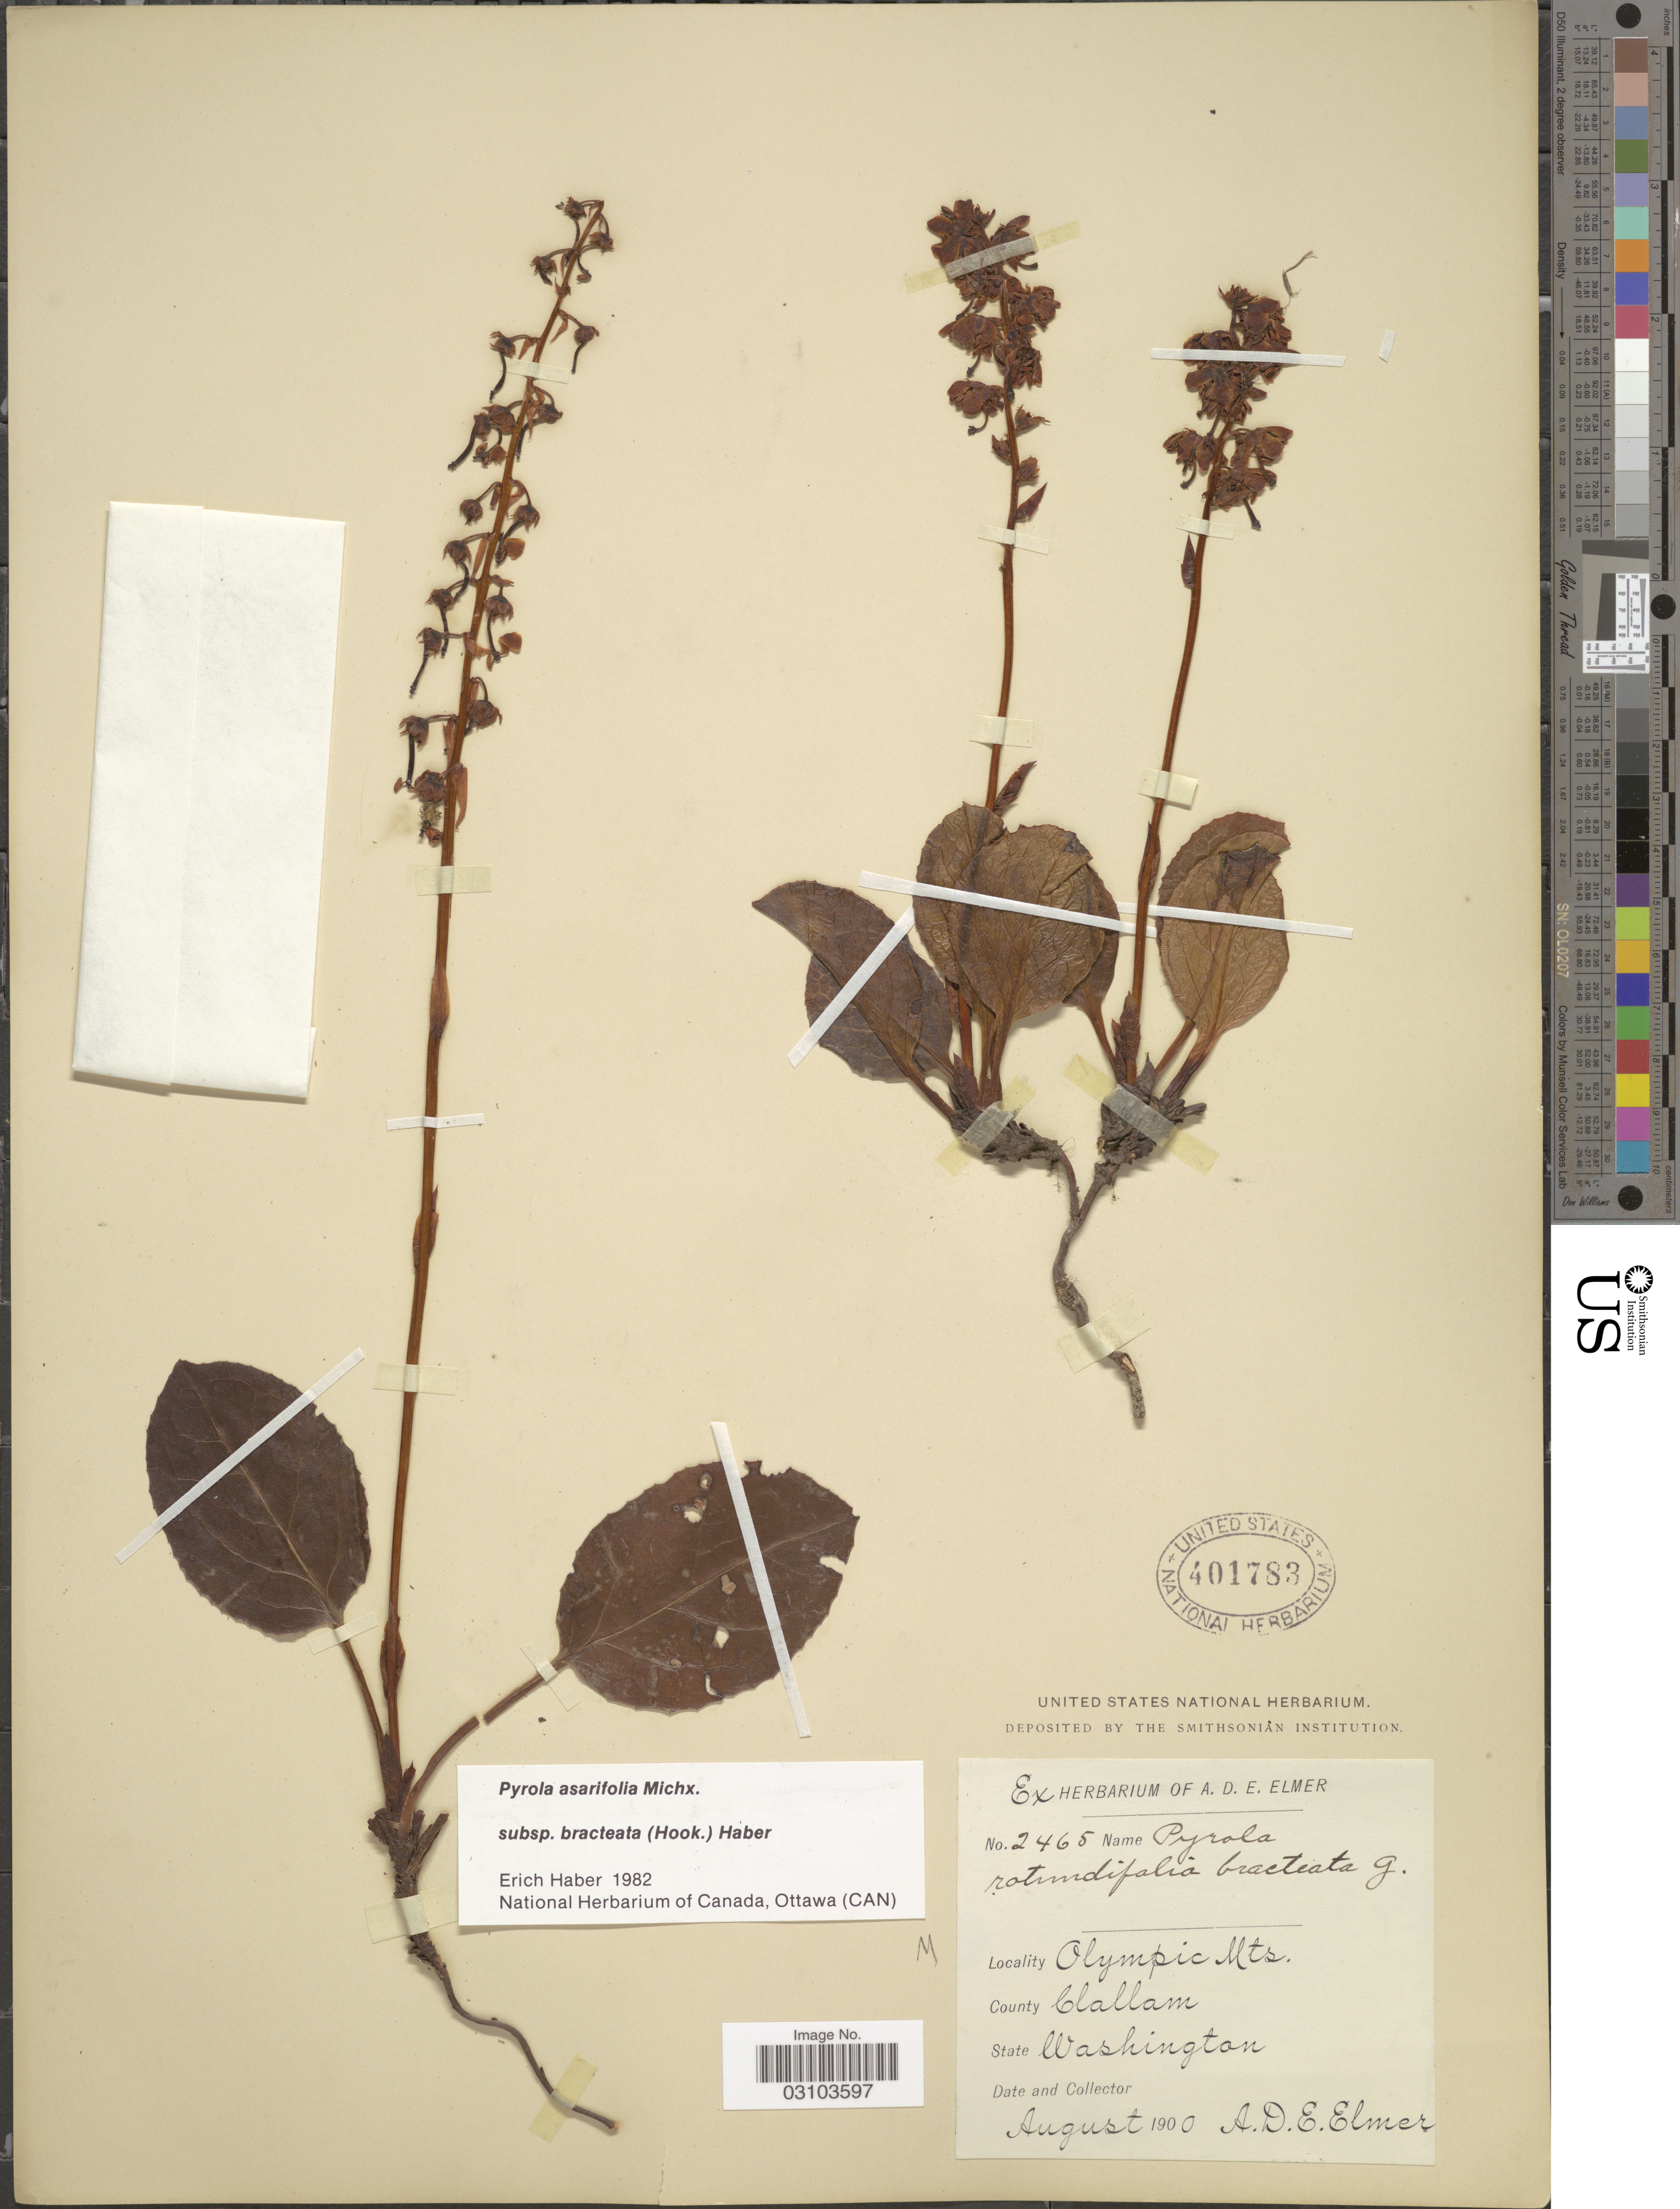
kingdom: Plantae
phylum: Tracheophyta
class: Magnoliopsida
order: Ericales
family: Ericaceae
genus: Pyrola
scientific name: Pyrola asarifolia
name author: Michx.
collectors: A. D. E. Elmer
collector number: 2465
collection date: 1900-08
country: United States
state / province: Washington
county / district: Clallam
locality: Olympic Mts., County Clallam.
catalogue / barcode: US 401783